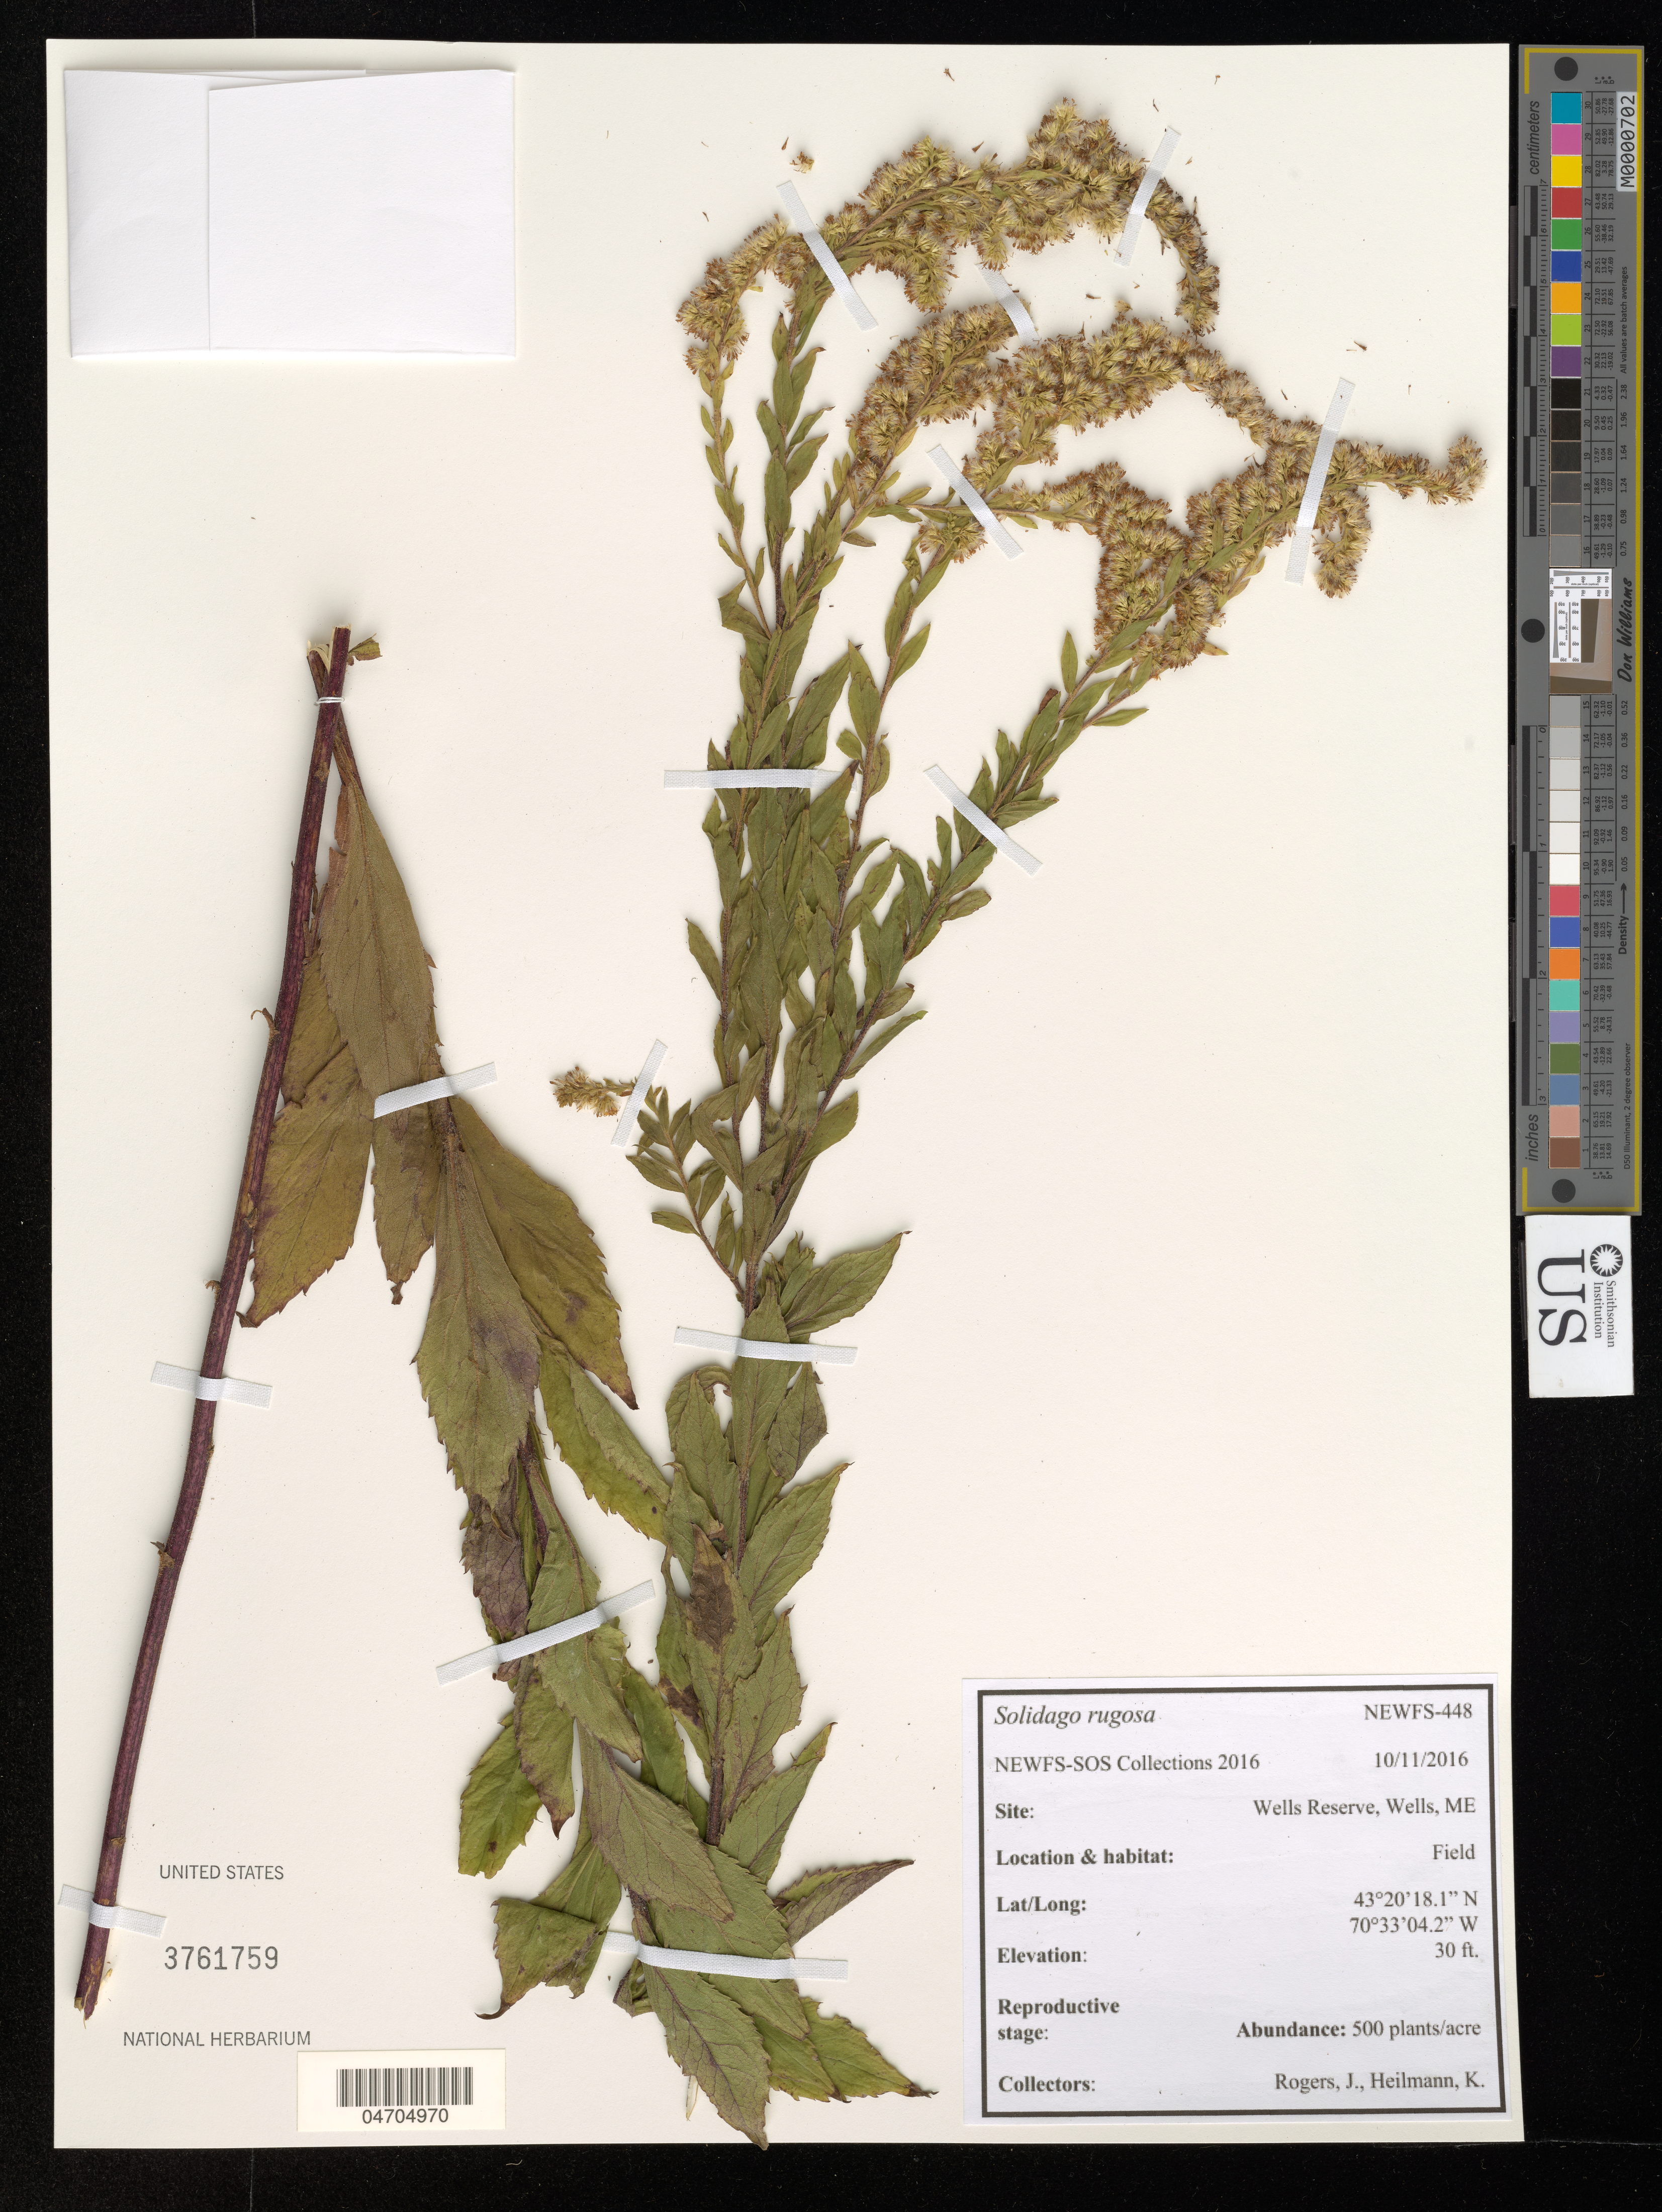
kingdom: Plantae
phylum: Tracheophyta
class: Magnoliopsida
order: Asterales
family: Asteraceae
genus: Solidago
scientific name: Solidago rugosa var. villosa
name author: Mill.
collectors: J. Rogers & K. Heilmann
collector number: NEWFS-448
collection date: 2016-10-11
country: United States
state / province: Maine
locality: Site: Wells Reserve, Wells, ME. Field.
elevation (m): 9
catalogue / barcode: US 3761759